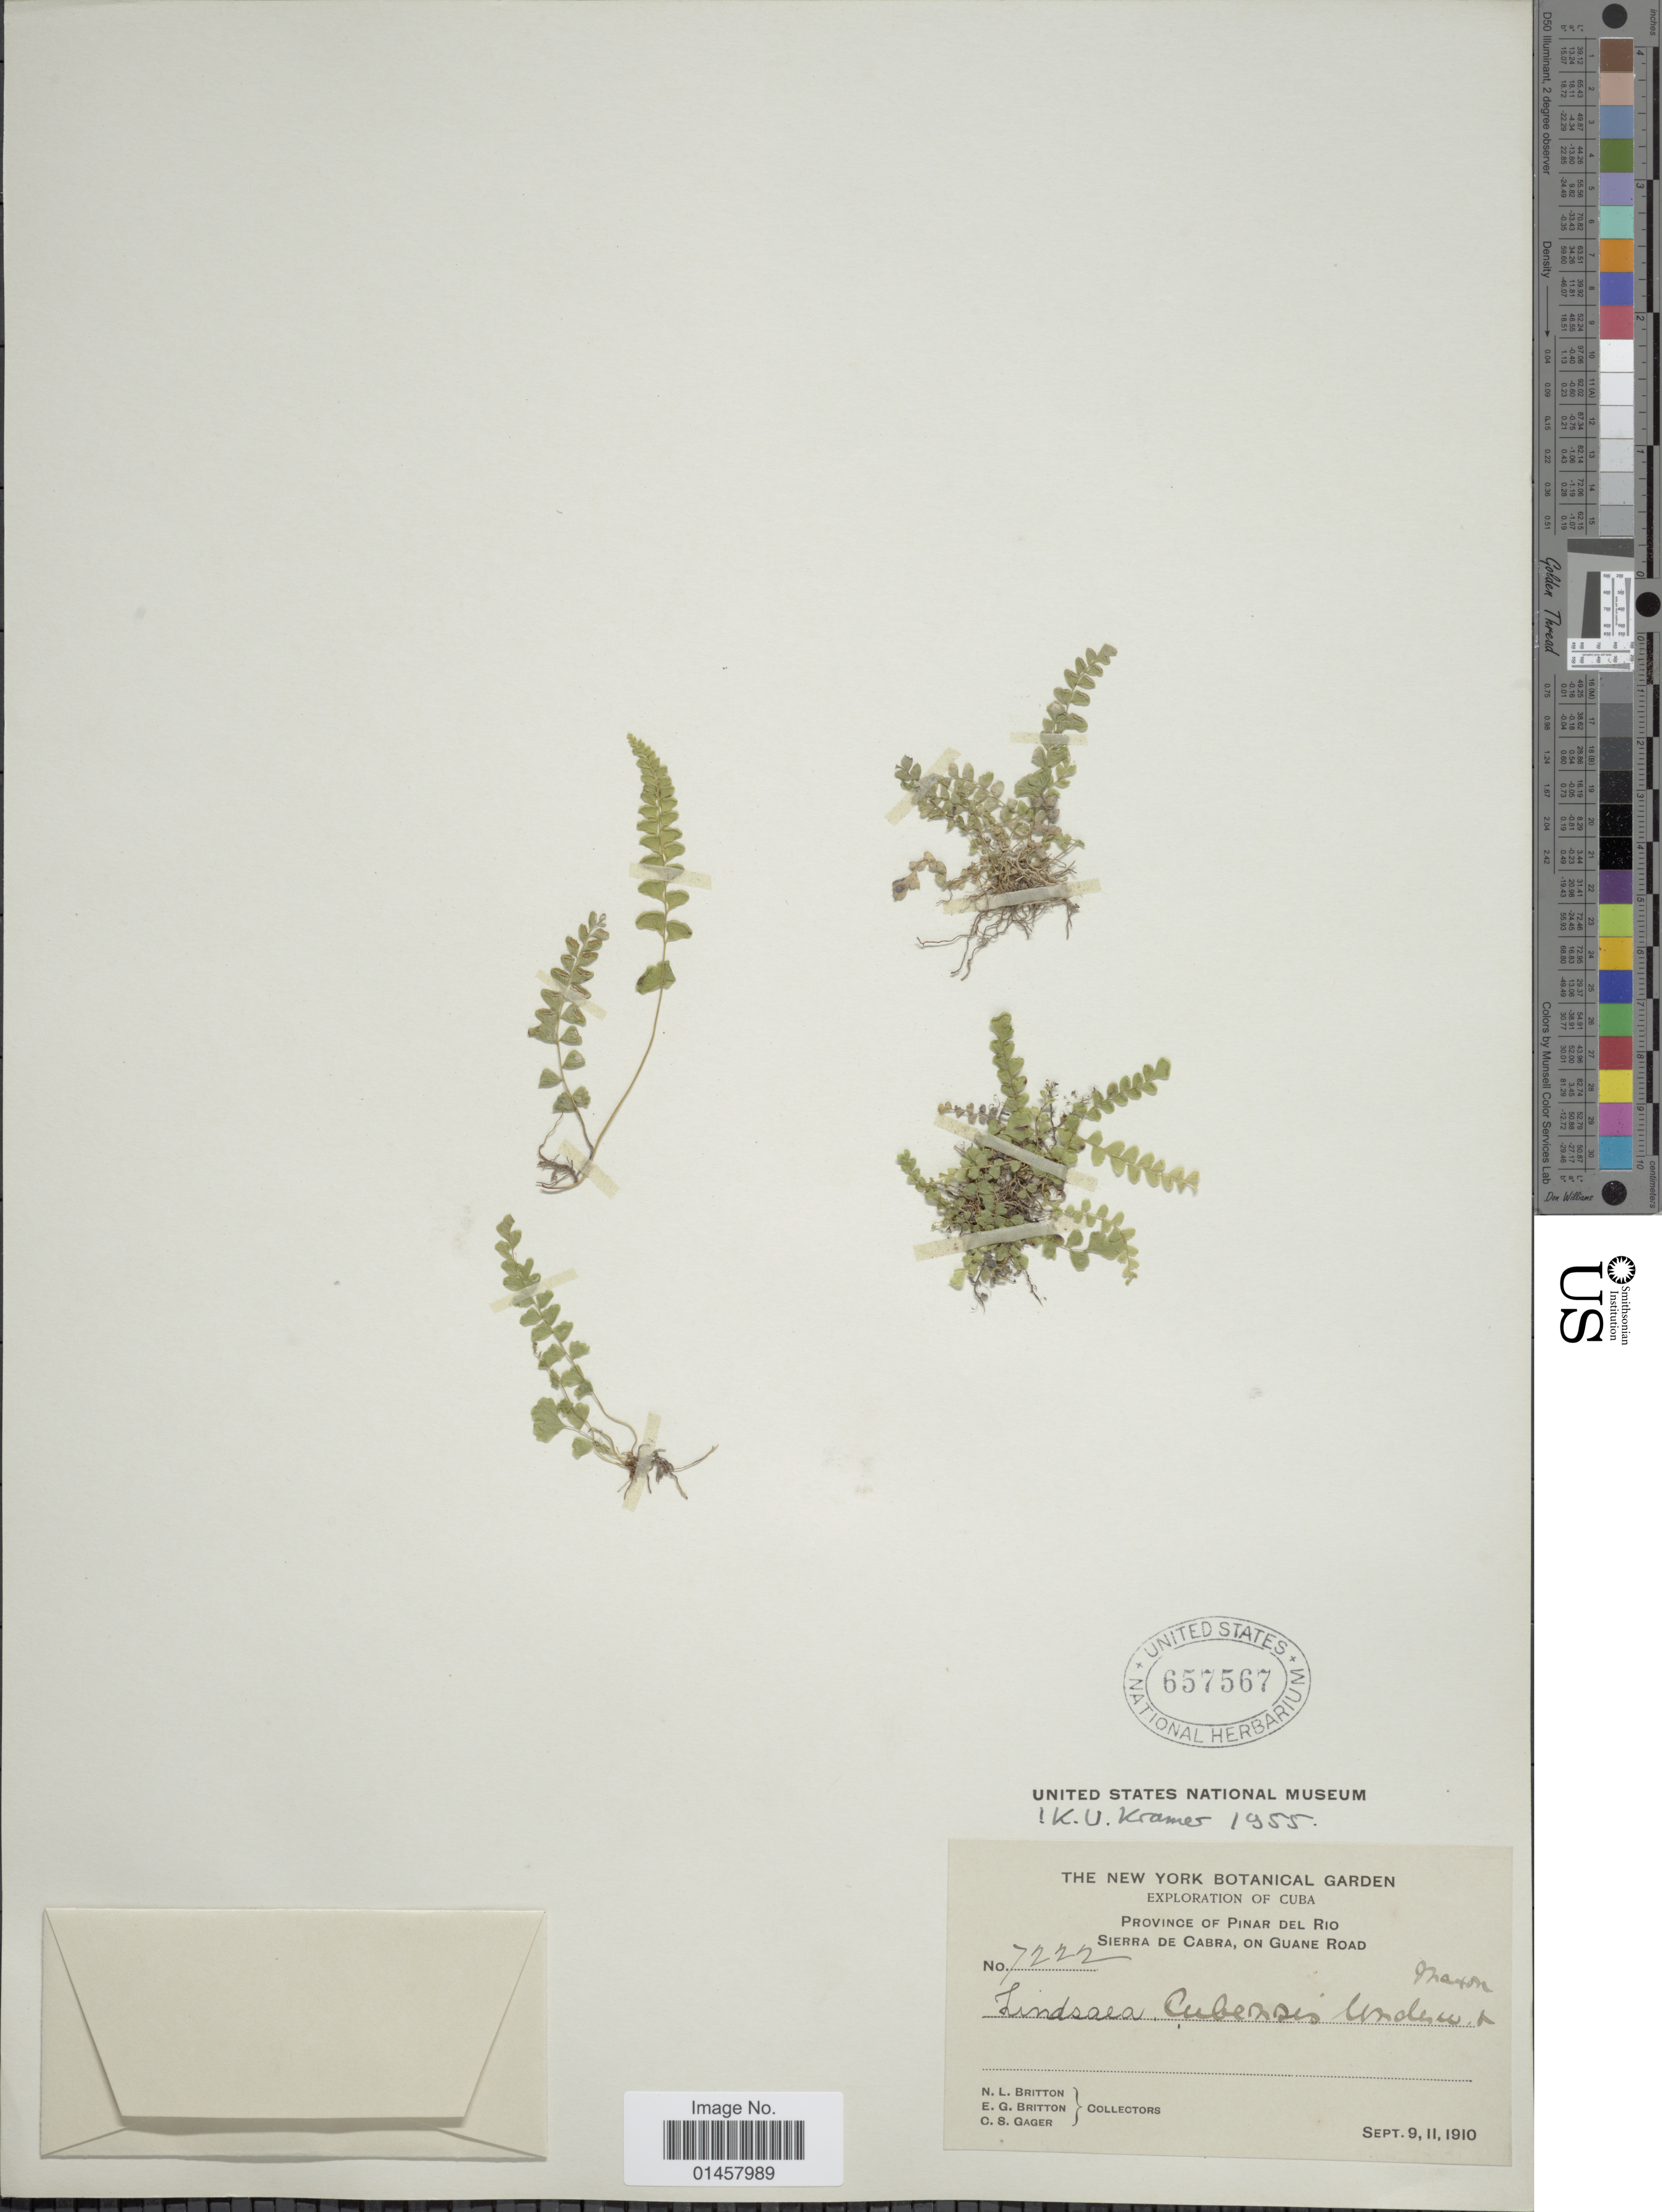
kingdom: Plantae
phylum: Tracheophyta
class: Polypodiopsida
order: Polypodiales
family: Lindsaeaceae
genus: Lindsaea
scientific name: Lindsaea cubensis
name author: Underw. & Maxon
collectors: N. Britton, E. G. Britton & C. Gager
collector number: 7222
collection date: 1910-09-09/1910-09-11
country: Cuba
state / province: Pinar del Río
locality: Province of Pinar del Rio, Sierra de Cabbra, on Guane Road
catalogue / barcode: US 657567